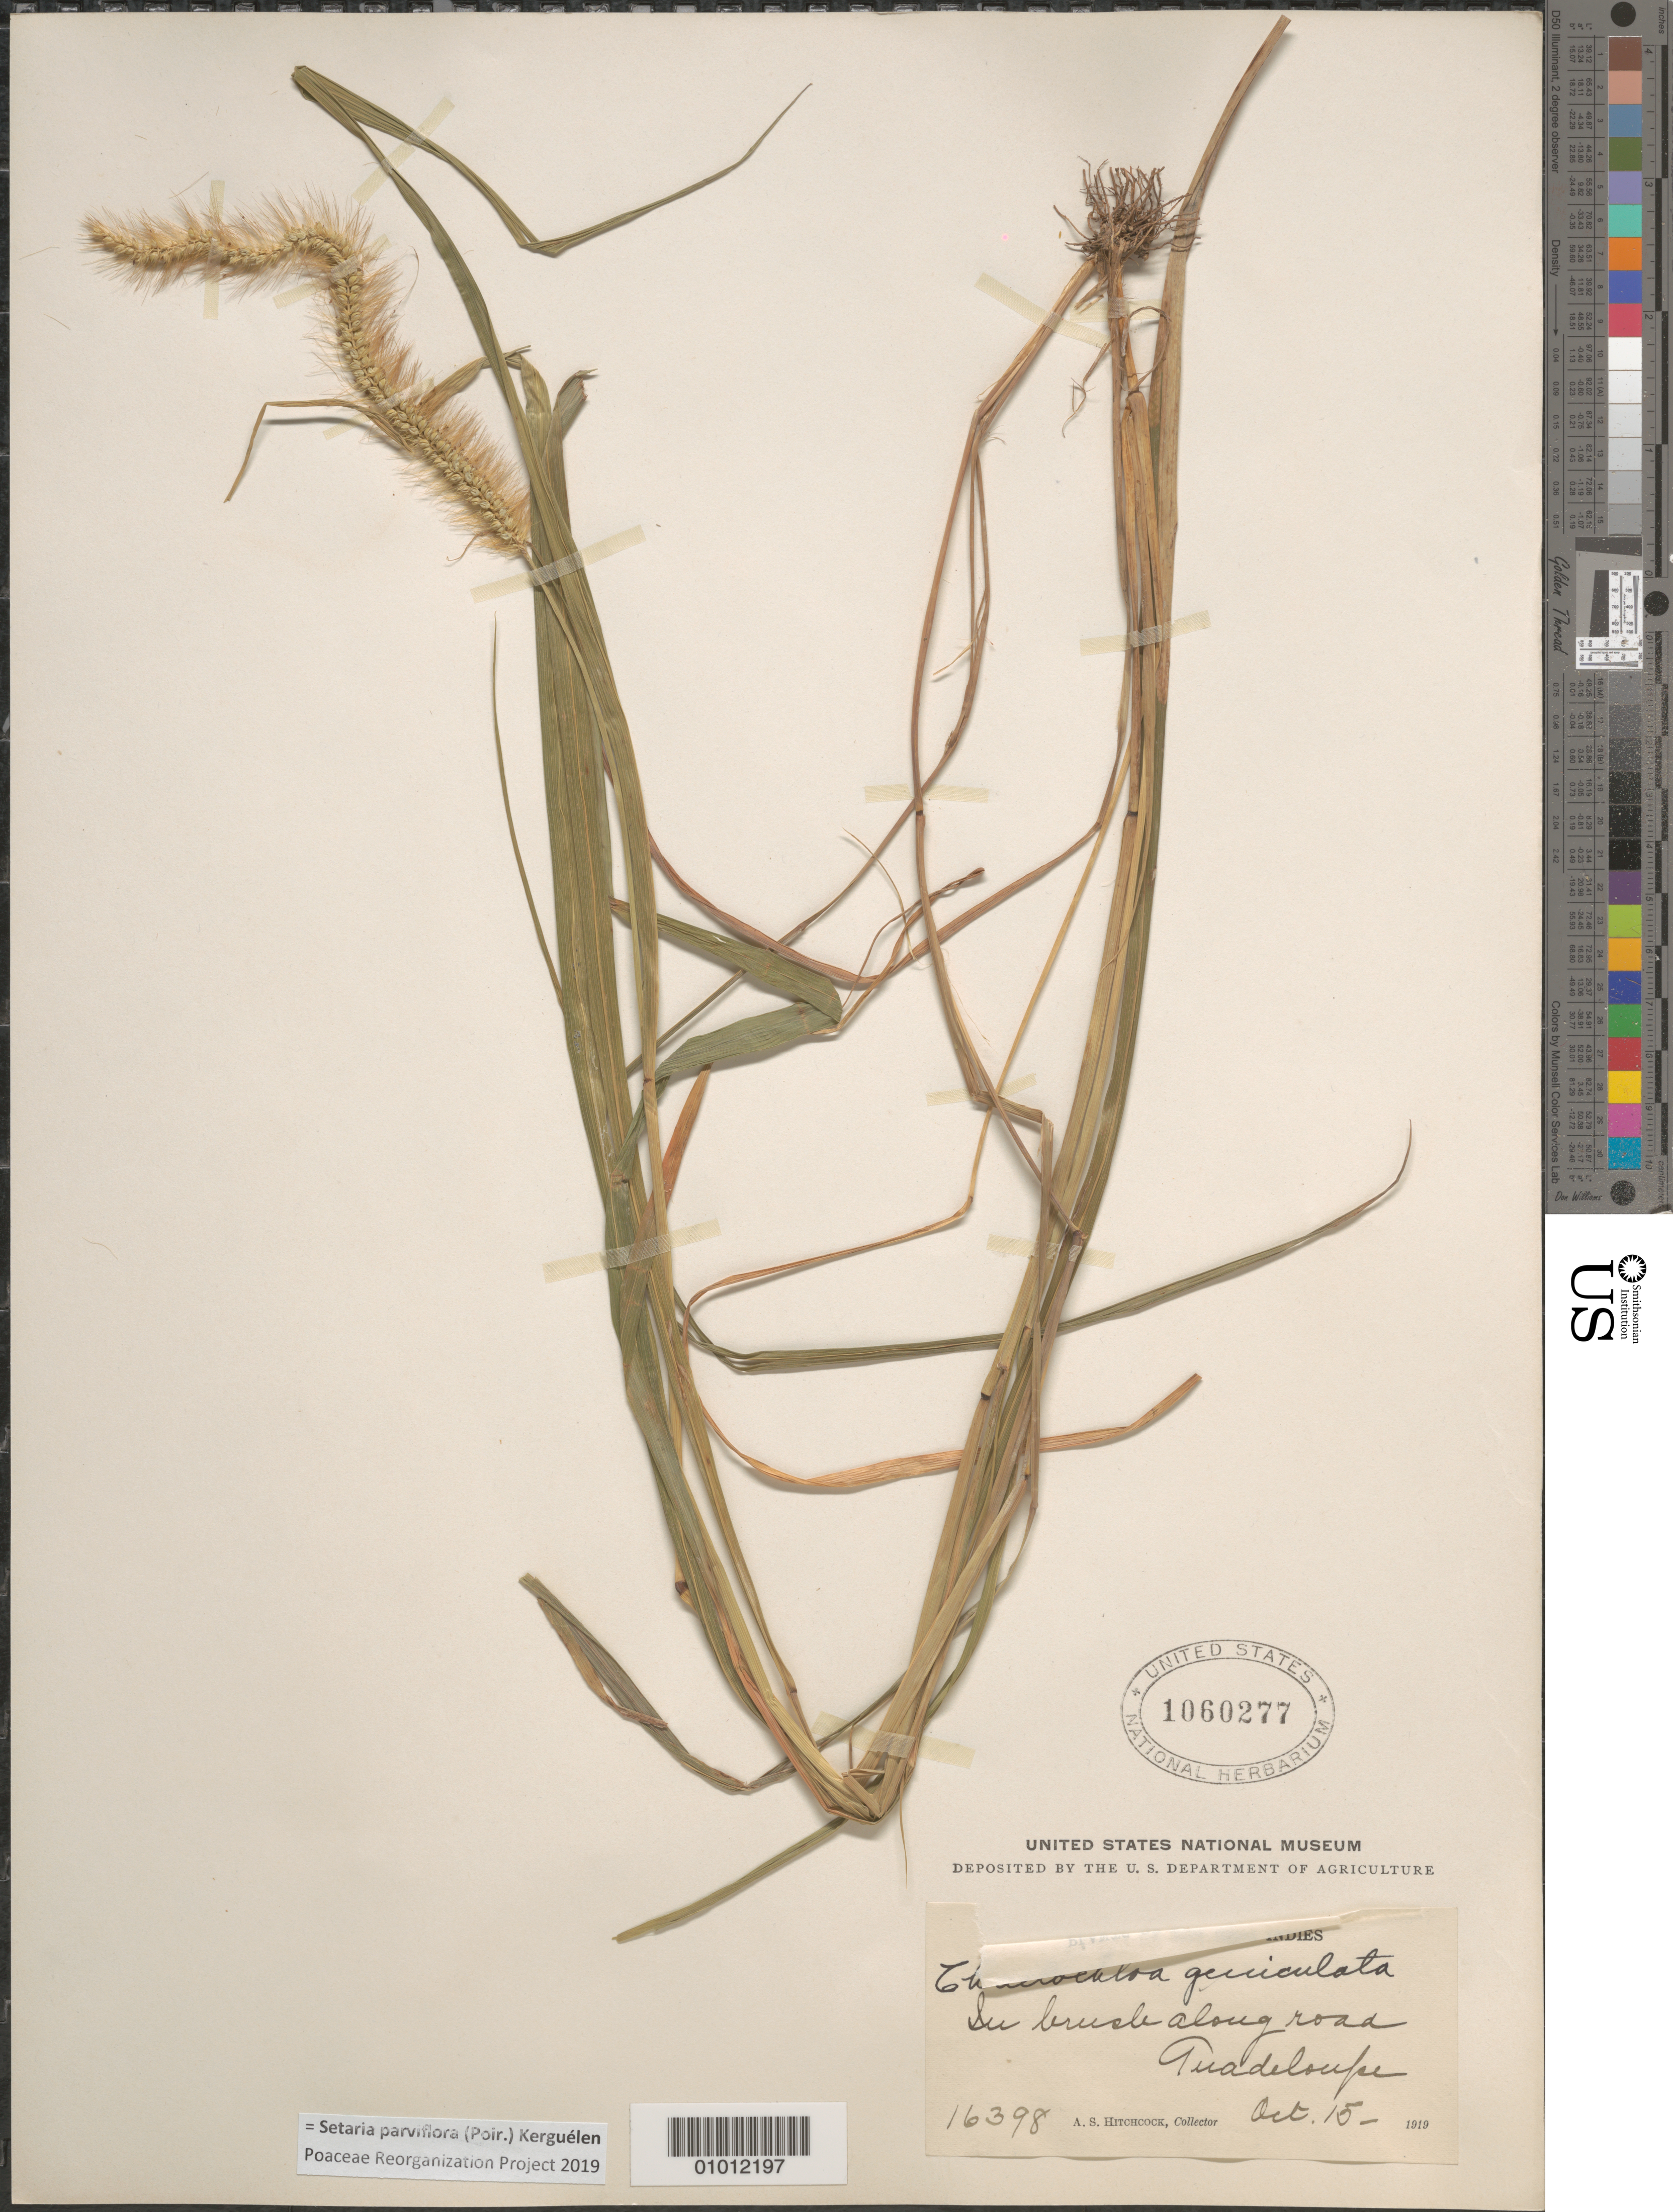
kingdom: Plantae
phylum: Tracheophyta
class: Liliopsida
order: Poales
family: Poaceae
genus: Setaria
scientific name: Setaria parviflora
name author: (Poir.) Kerguélen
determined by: Poaceae Reorganization Project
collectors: A. S. Hitchcock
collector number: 16398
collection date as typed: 15 Oct 1919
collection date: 1919-10-15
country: Guadeloupe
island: Basse Terre [Guadeloupe]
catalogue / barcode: US 1060277